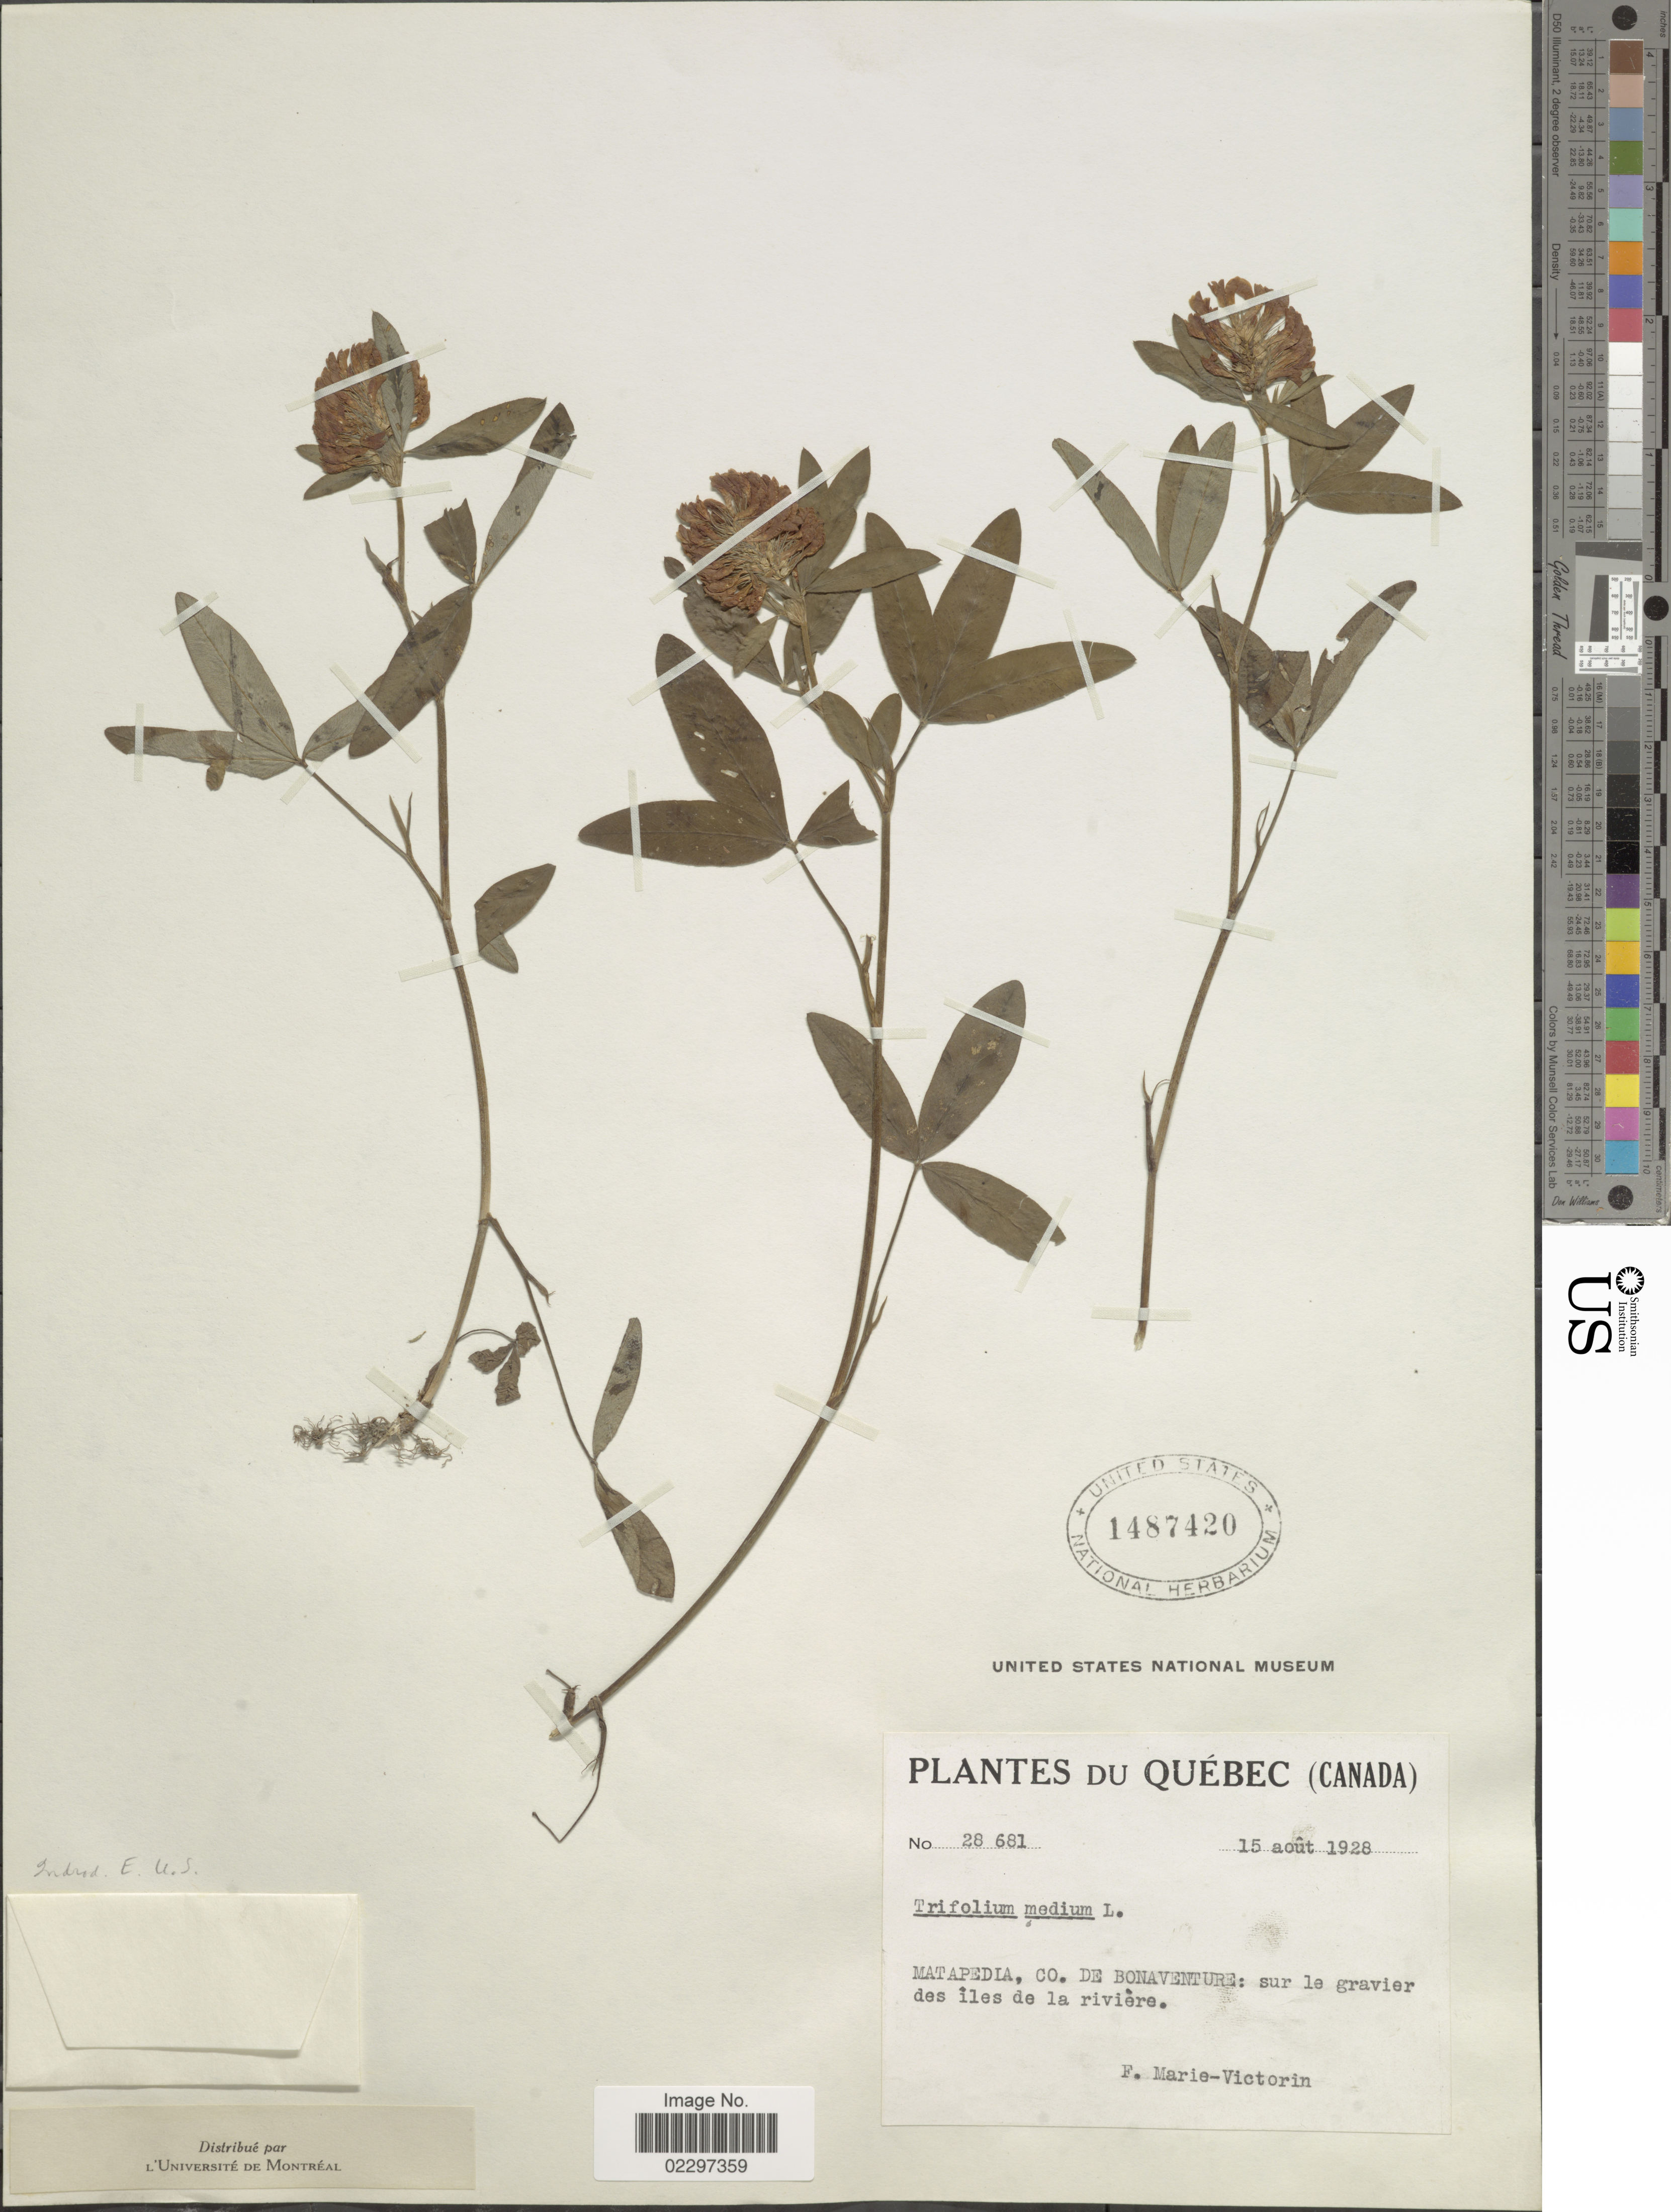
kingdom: Plantae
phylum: Tracheophyta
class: Magnoliopsida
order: Fabales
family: Fabaceae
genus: Trifolium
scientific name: Trifolium medium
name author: L.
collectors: F. Marie-Victorin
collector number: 28681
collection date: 1928-08-15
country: Canada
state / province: Quebec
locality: Matapedia, Co. de Bonaventure: sur le gravier des iles de la rivière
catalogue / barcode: US 1487420